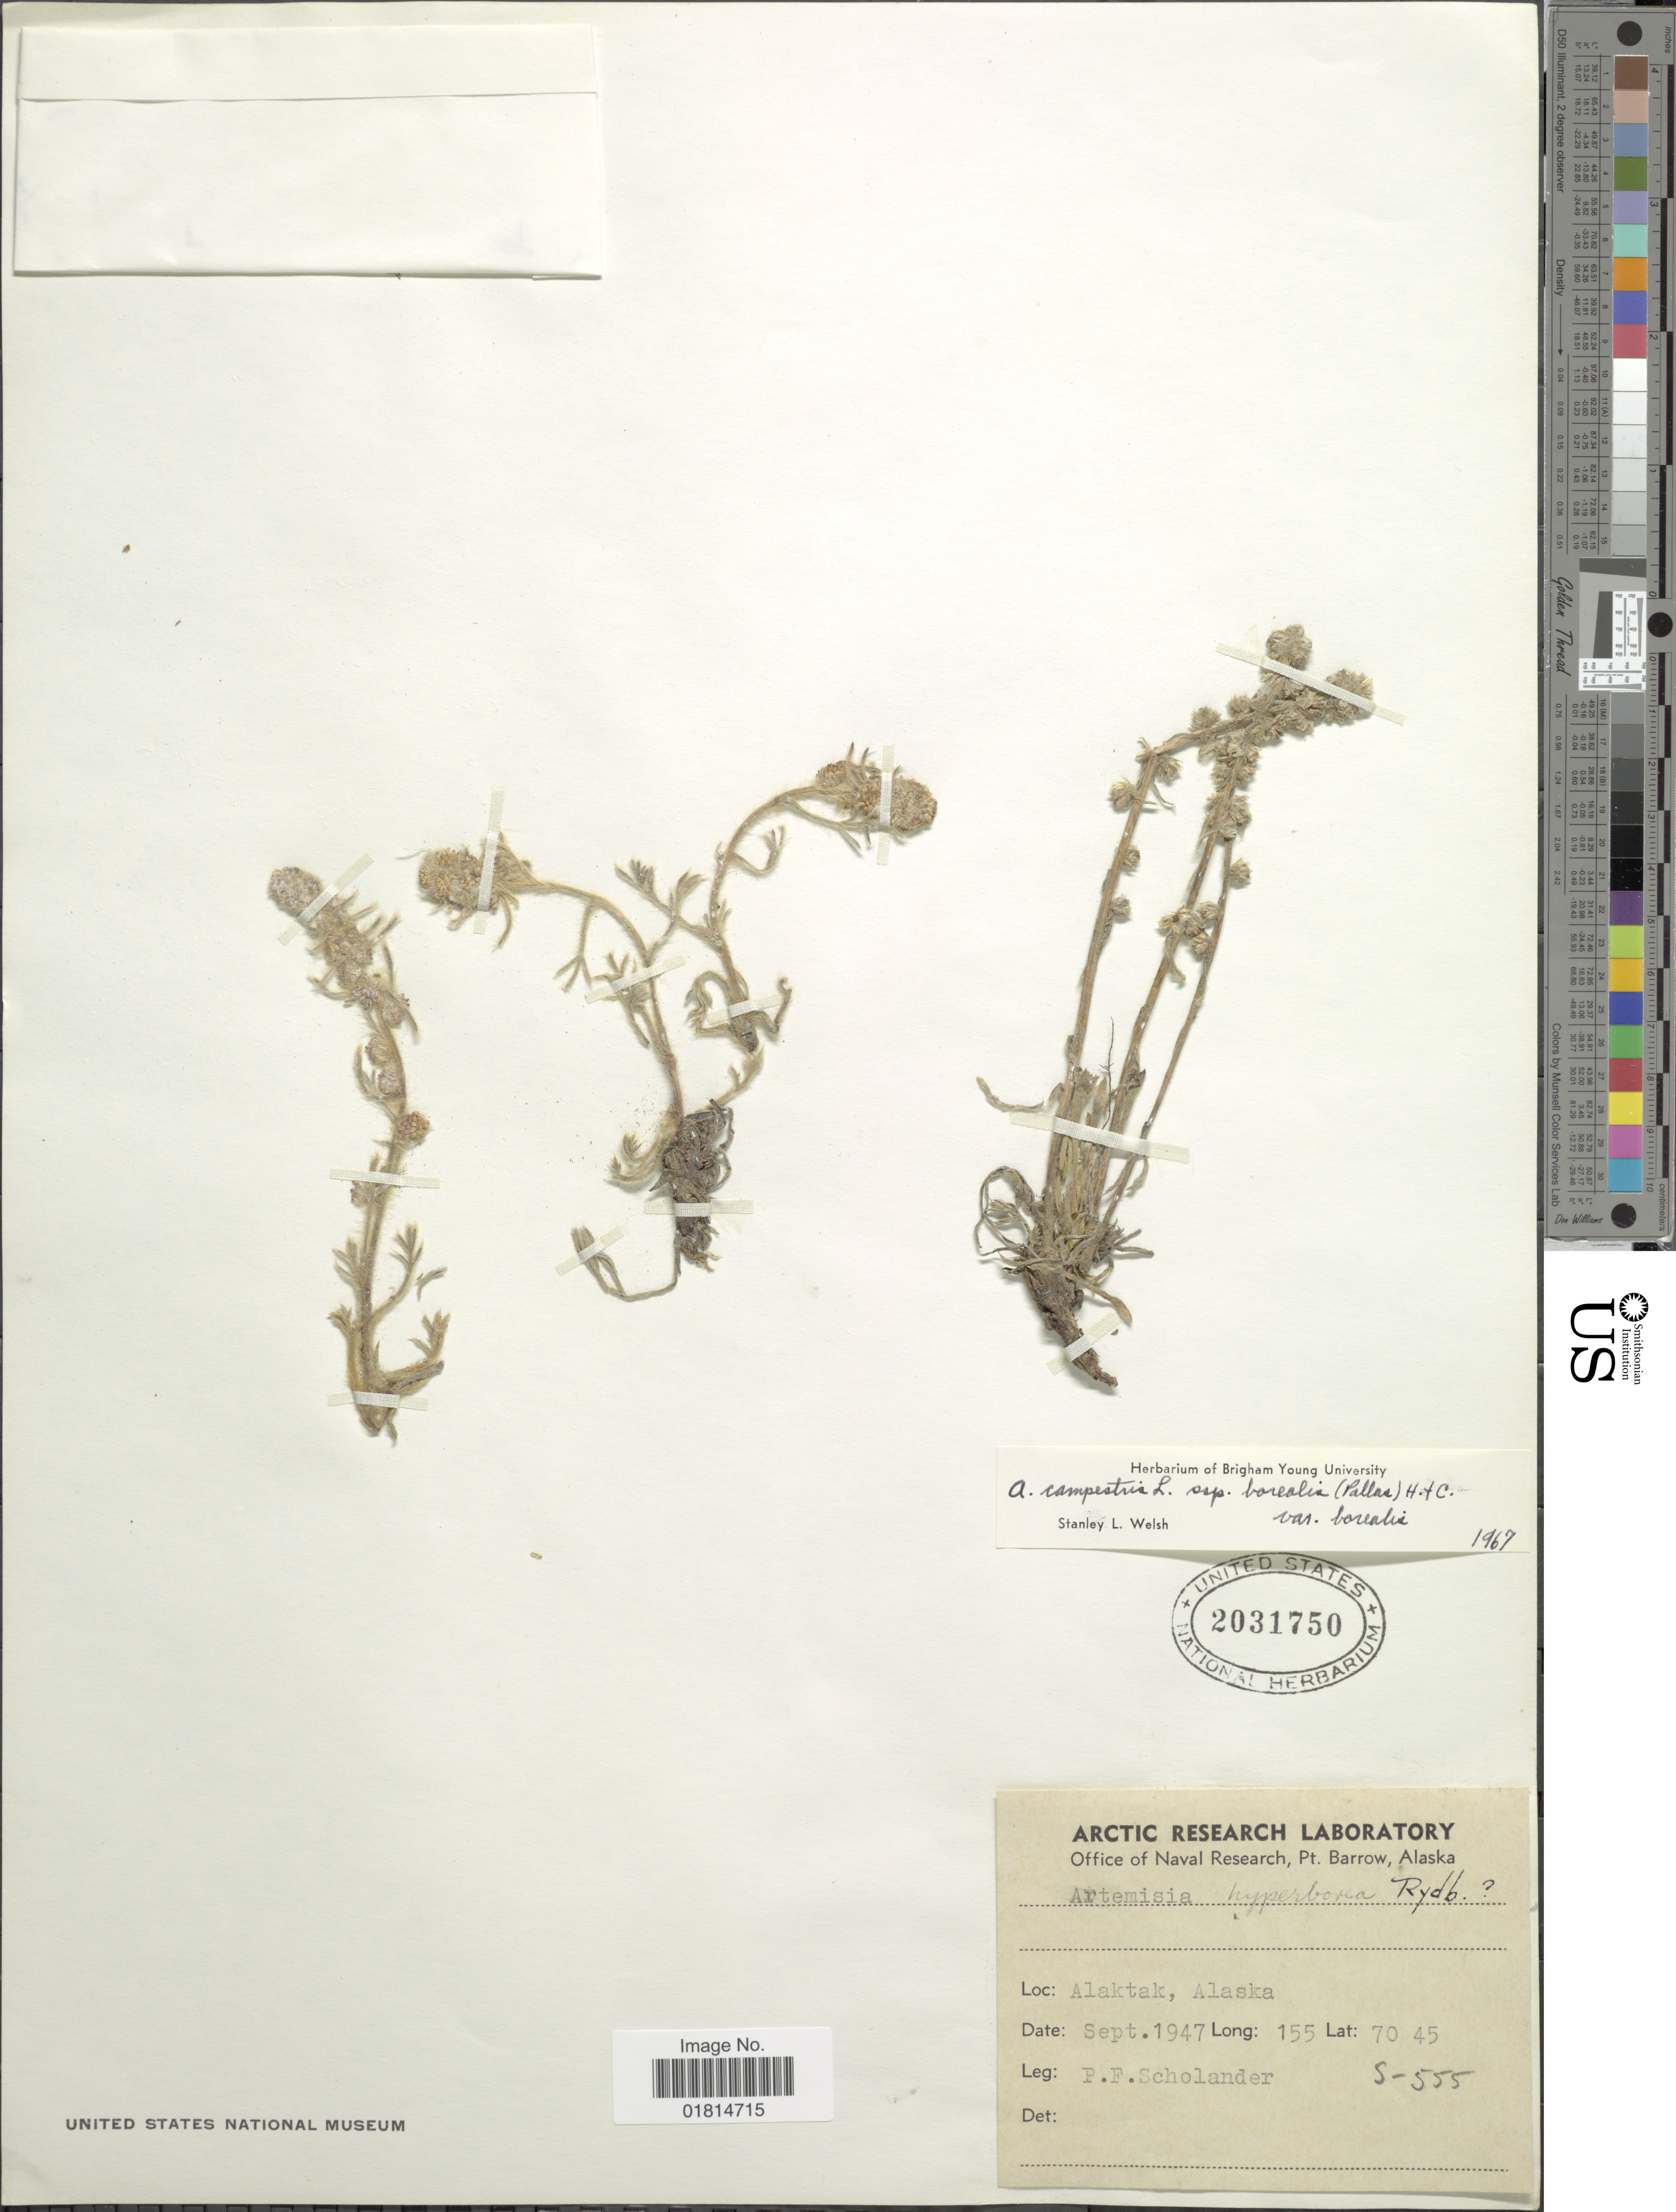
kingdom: Plantae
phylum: Tracheophyta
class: Magnoliopsida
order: Asterales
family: Asteraceae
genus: Artemisia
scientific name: Artemisia campestris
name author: L.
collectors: P. Scholander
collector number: S-555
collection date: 1947-09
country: United States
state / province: Alaska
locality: Office Naval Research, Pt. Barrow, Alaska. Alaktak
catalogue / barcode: US 2031750